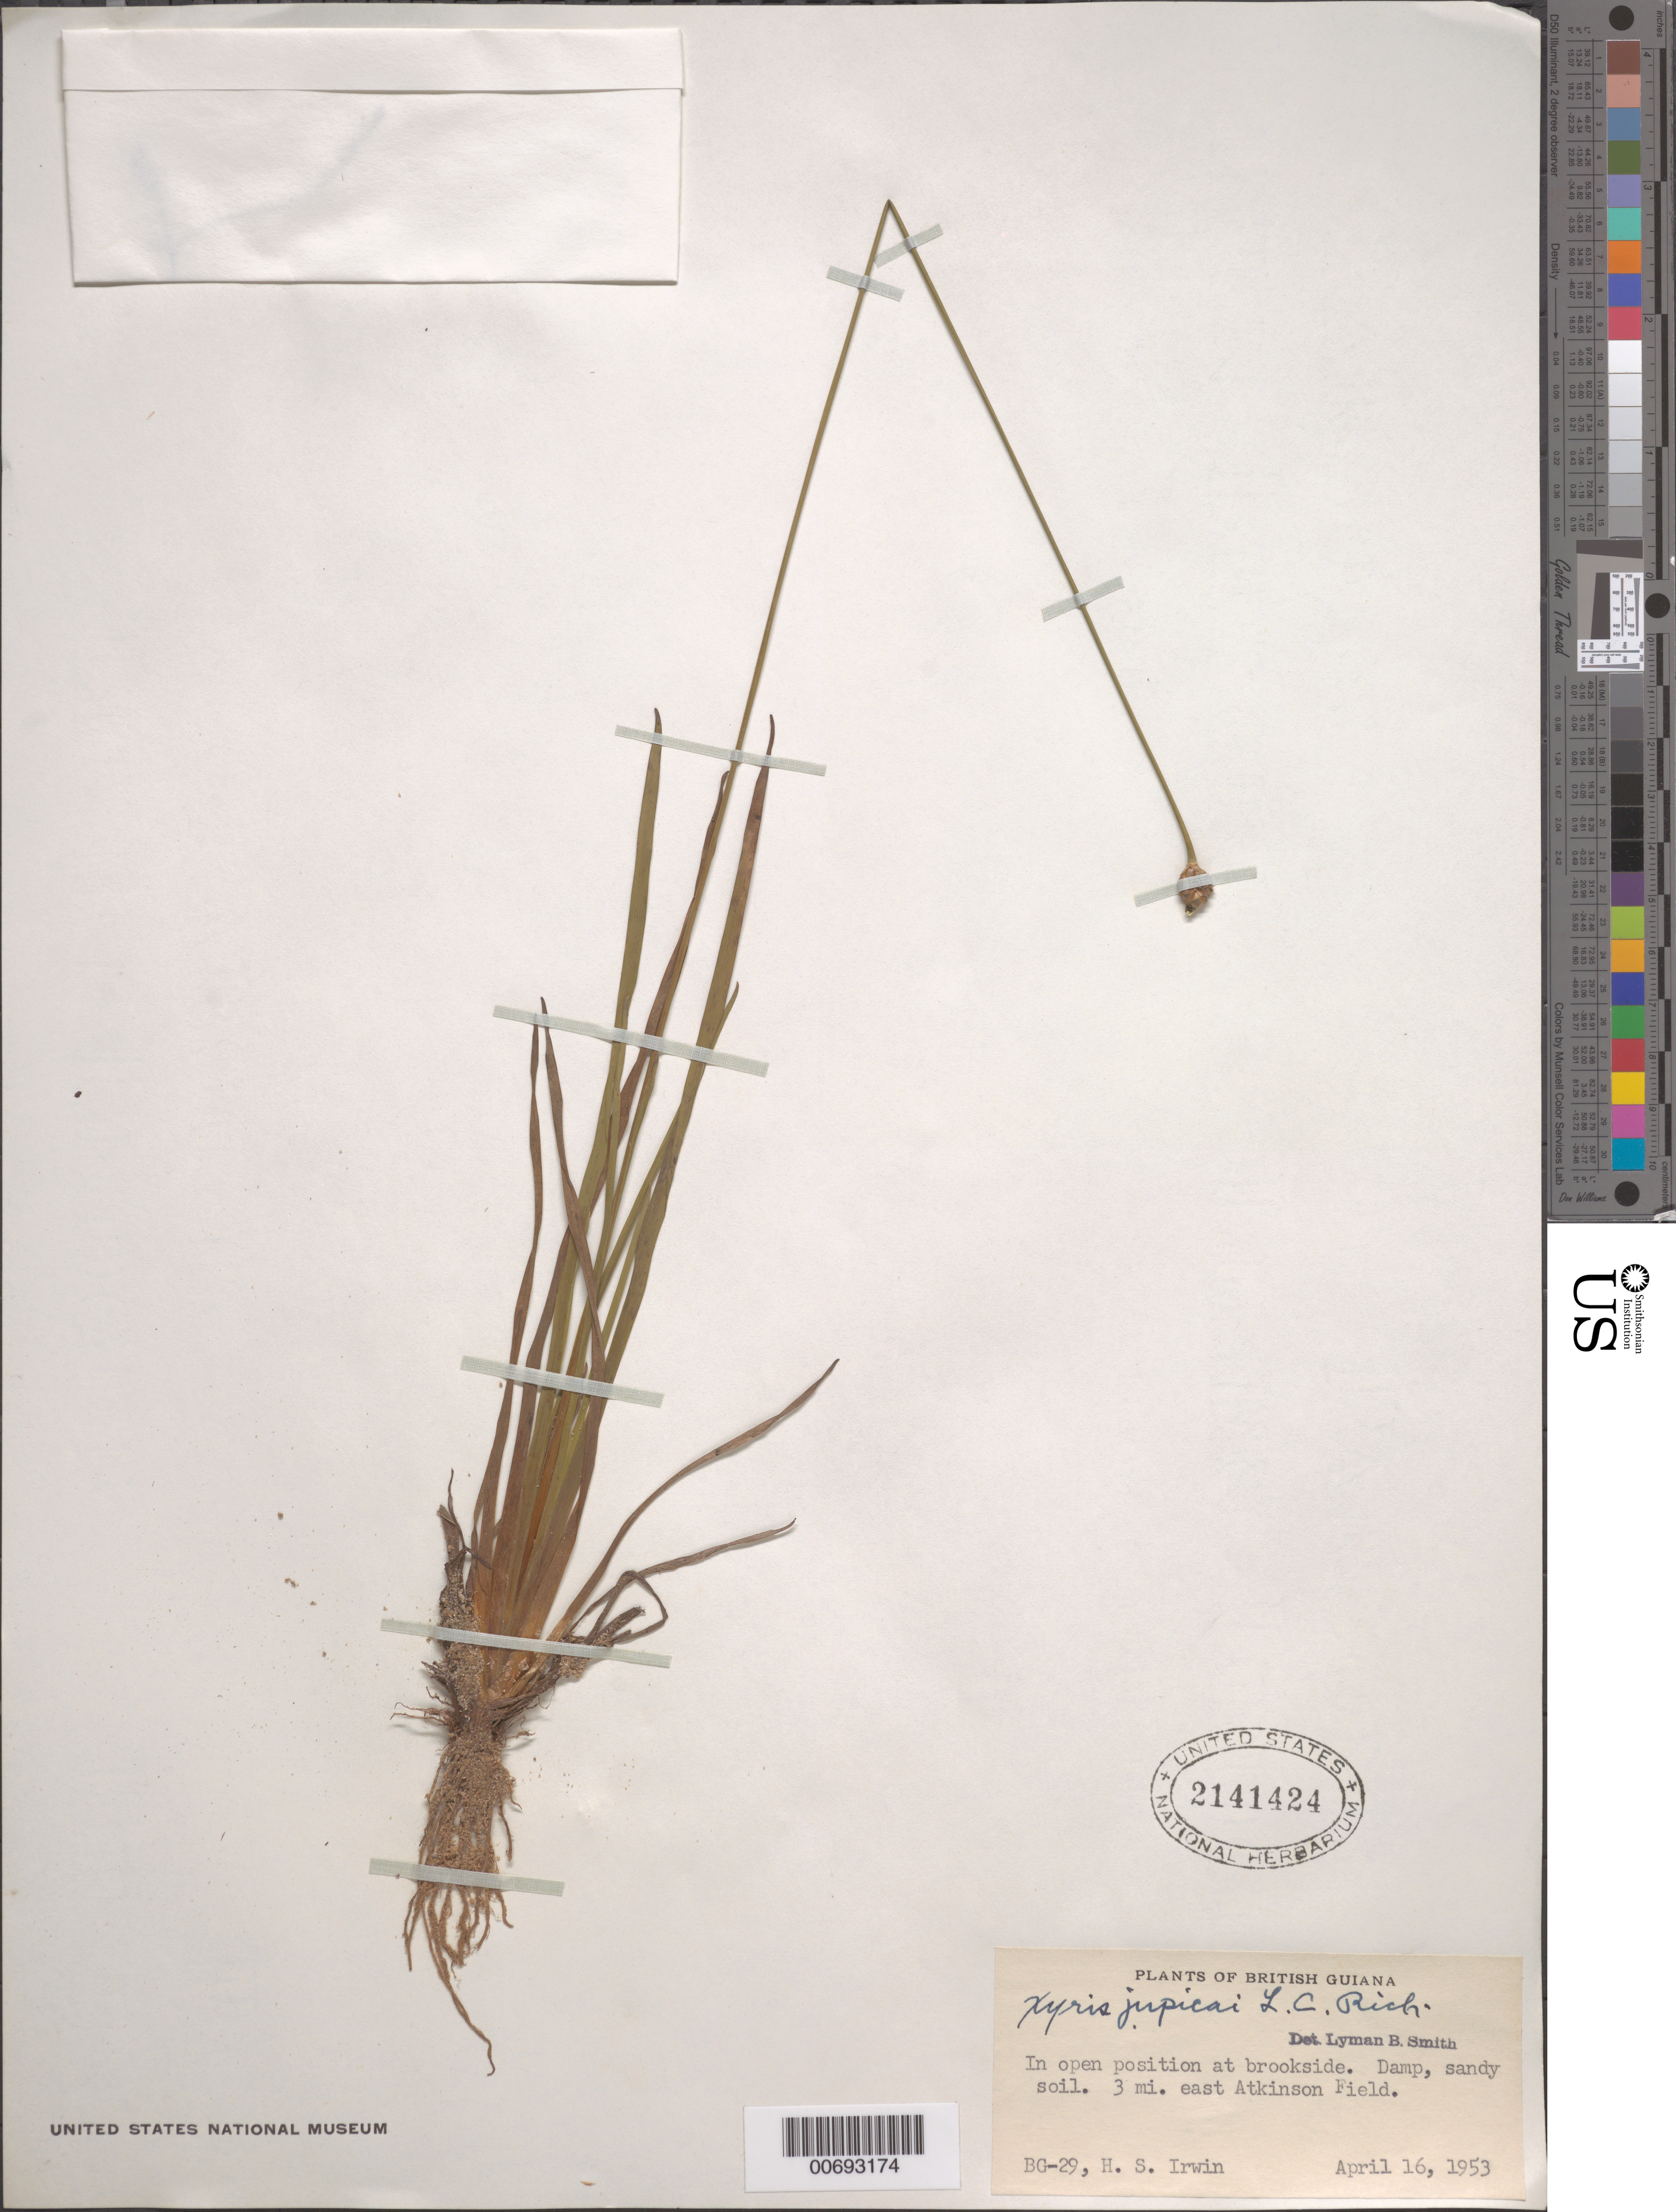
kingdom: Plantae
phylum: Tracheophyta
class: Liliopsida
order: Poales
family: Xyridaceae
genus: Xyris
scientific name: Xyris jupicai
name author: Rich.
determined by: Smith, Lyman B., (US), NMNH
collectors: H. Irwin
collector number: BG 29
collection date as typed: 16-Apr-53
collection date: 1953-04-16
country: Guyana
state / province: Demerara-Mahaica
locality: Atkinson Field, 3 mi. E of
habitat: Damp, sandy soil; in open position at brookside;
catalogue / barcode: US 2141424